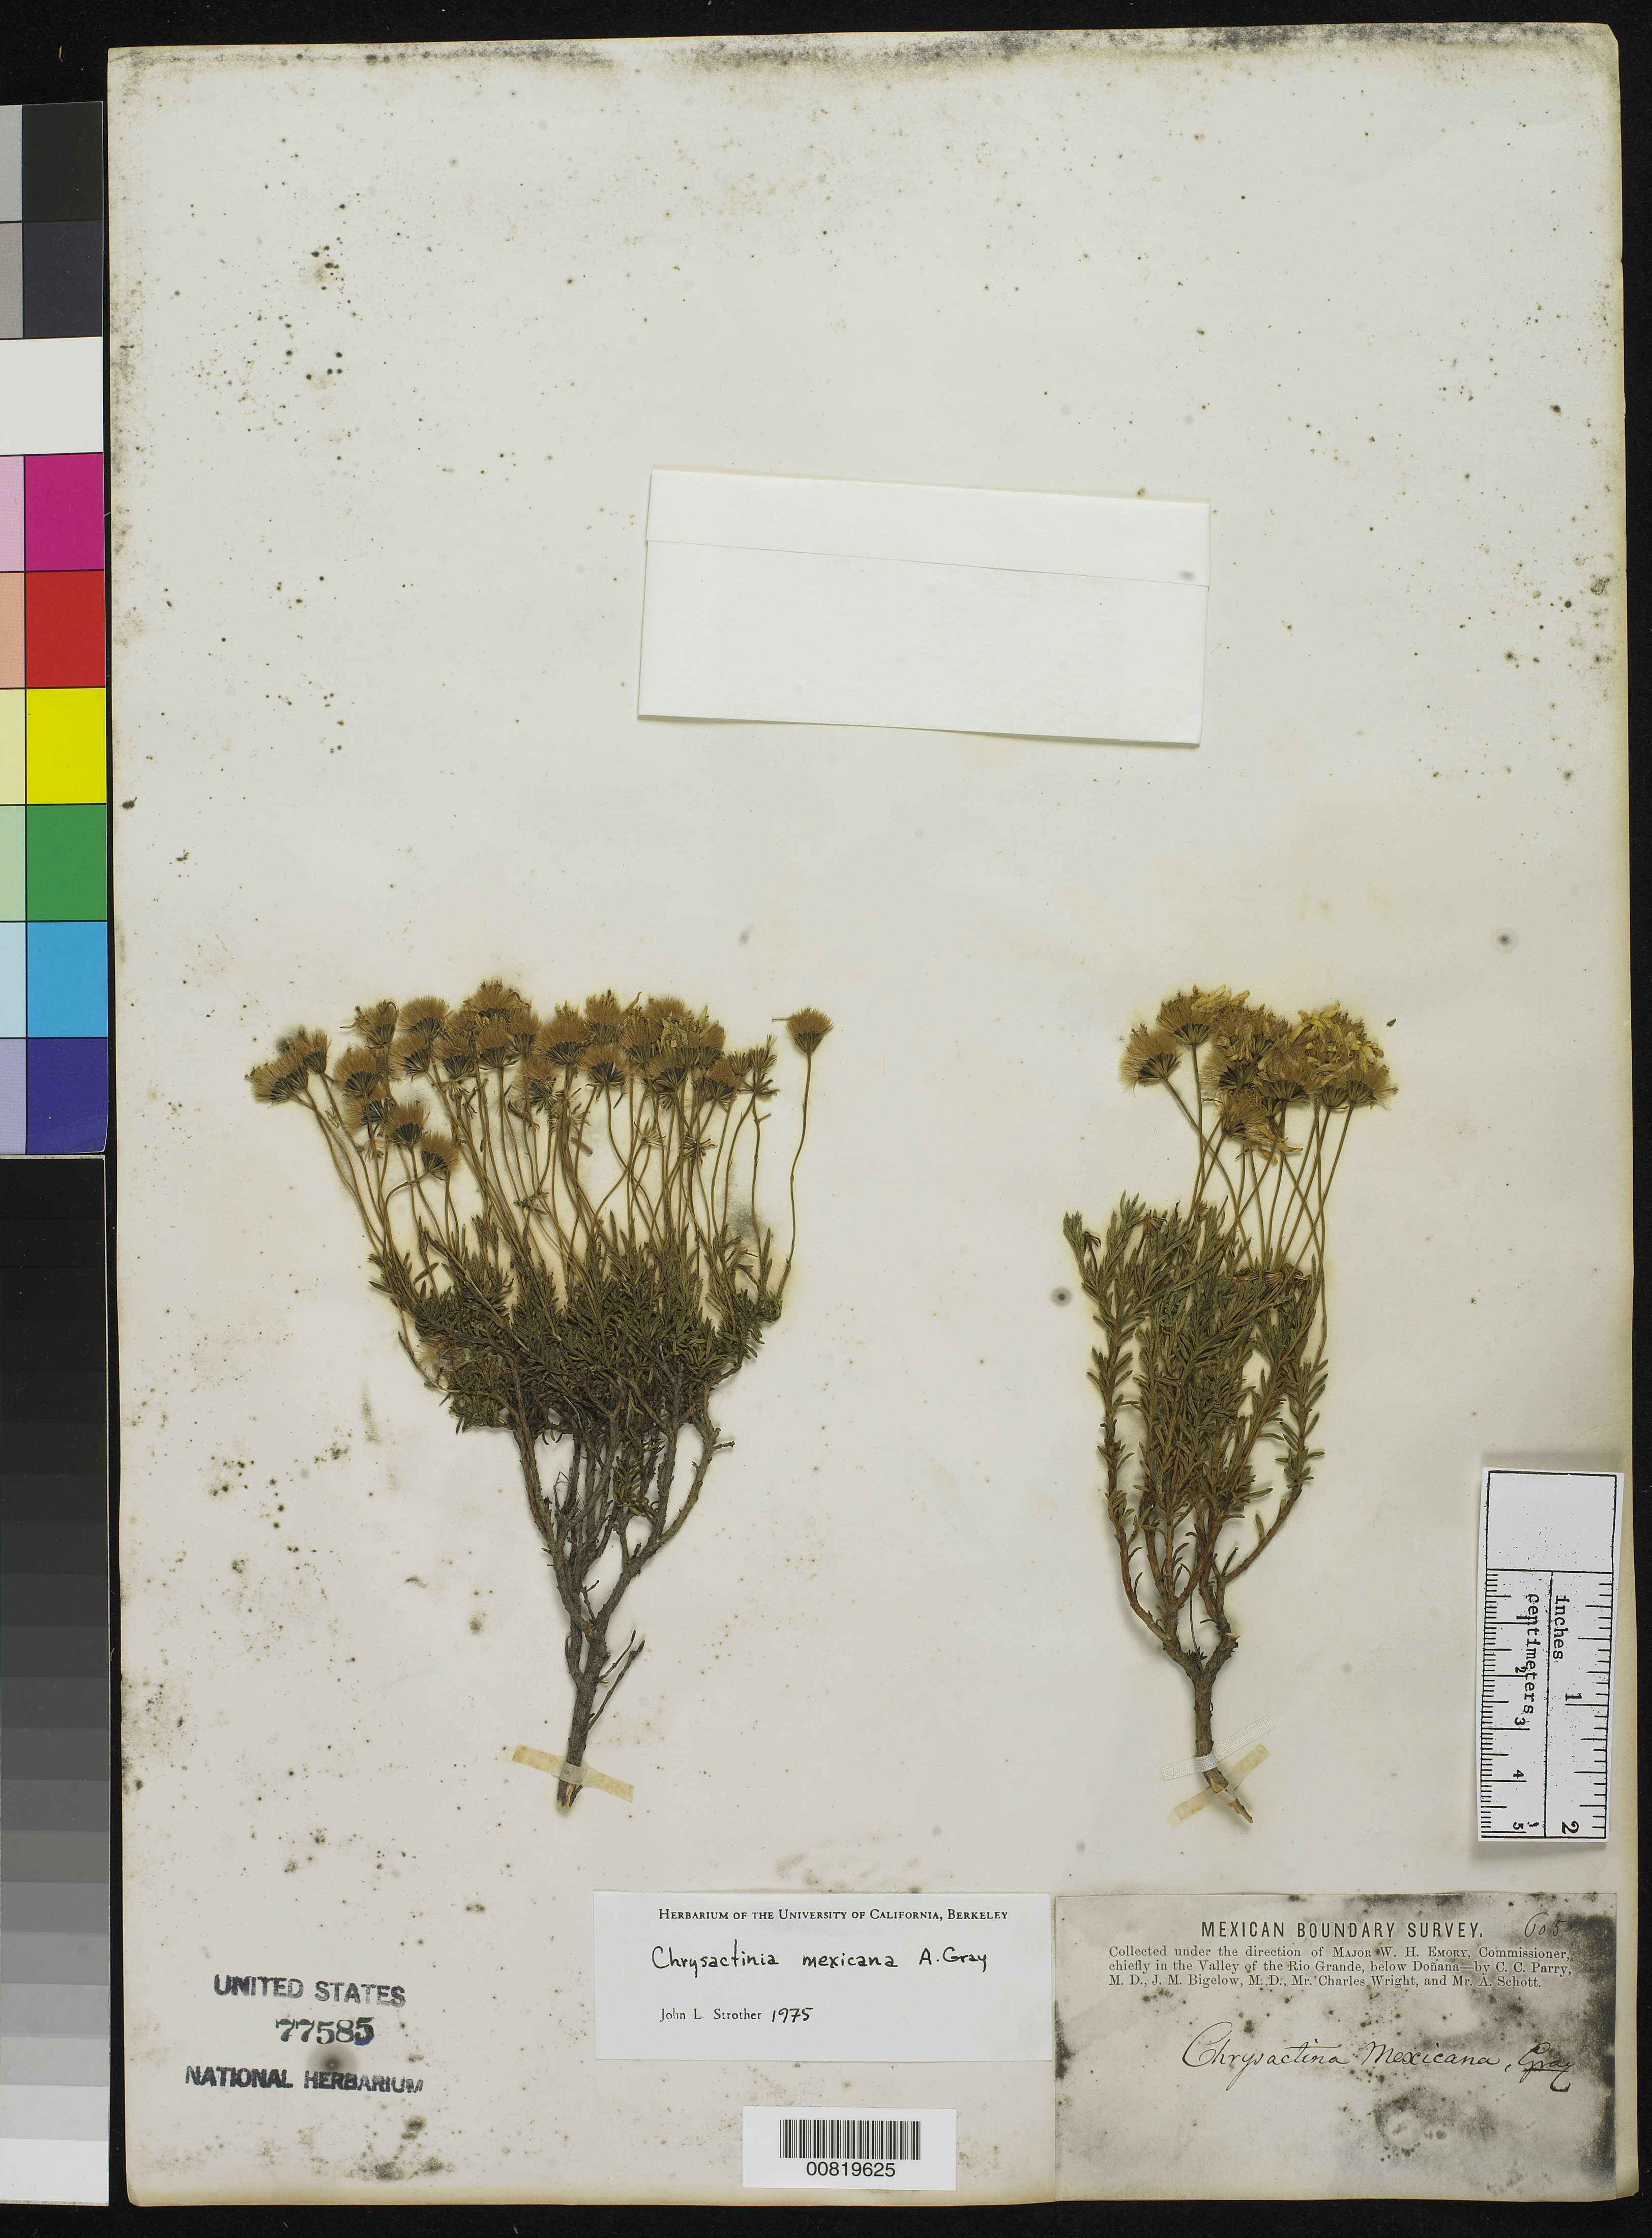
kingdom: Plantae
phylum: Tracheophyta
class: Magnoliopsida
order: Asterales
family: Asteraceae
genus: Chrysactinia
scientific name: Chrysactinia mexicana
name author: A. Gray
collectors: C. C. Parry, J. M. Bigelow, C. Wright & A. C. V. Schott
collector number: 605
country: United States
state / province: New Mexico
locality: Valley of the Rio Grande, below Doñana, New Mexico.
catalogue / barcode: US 77585